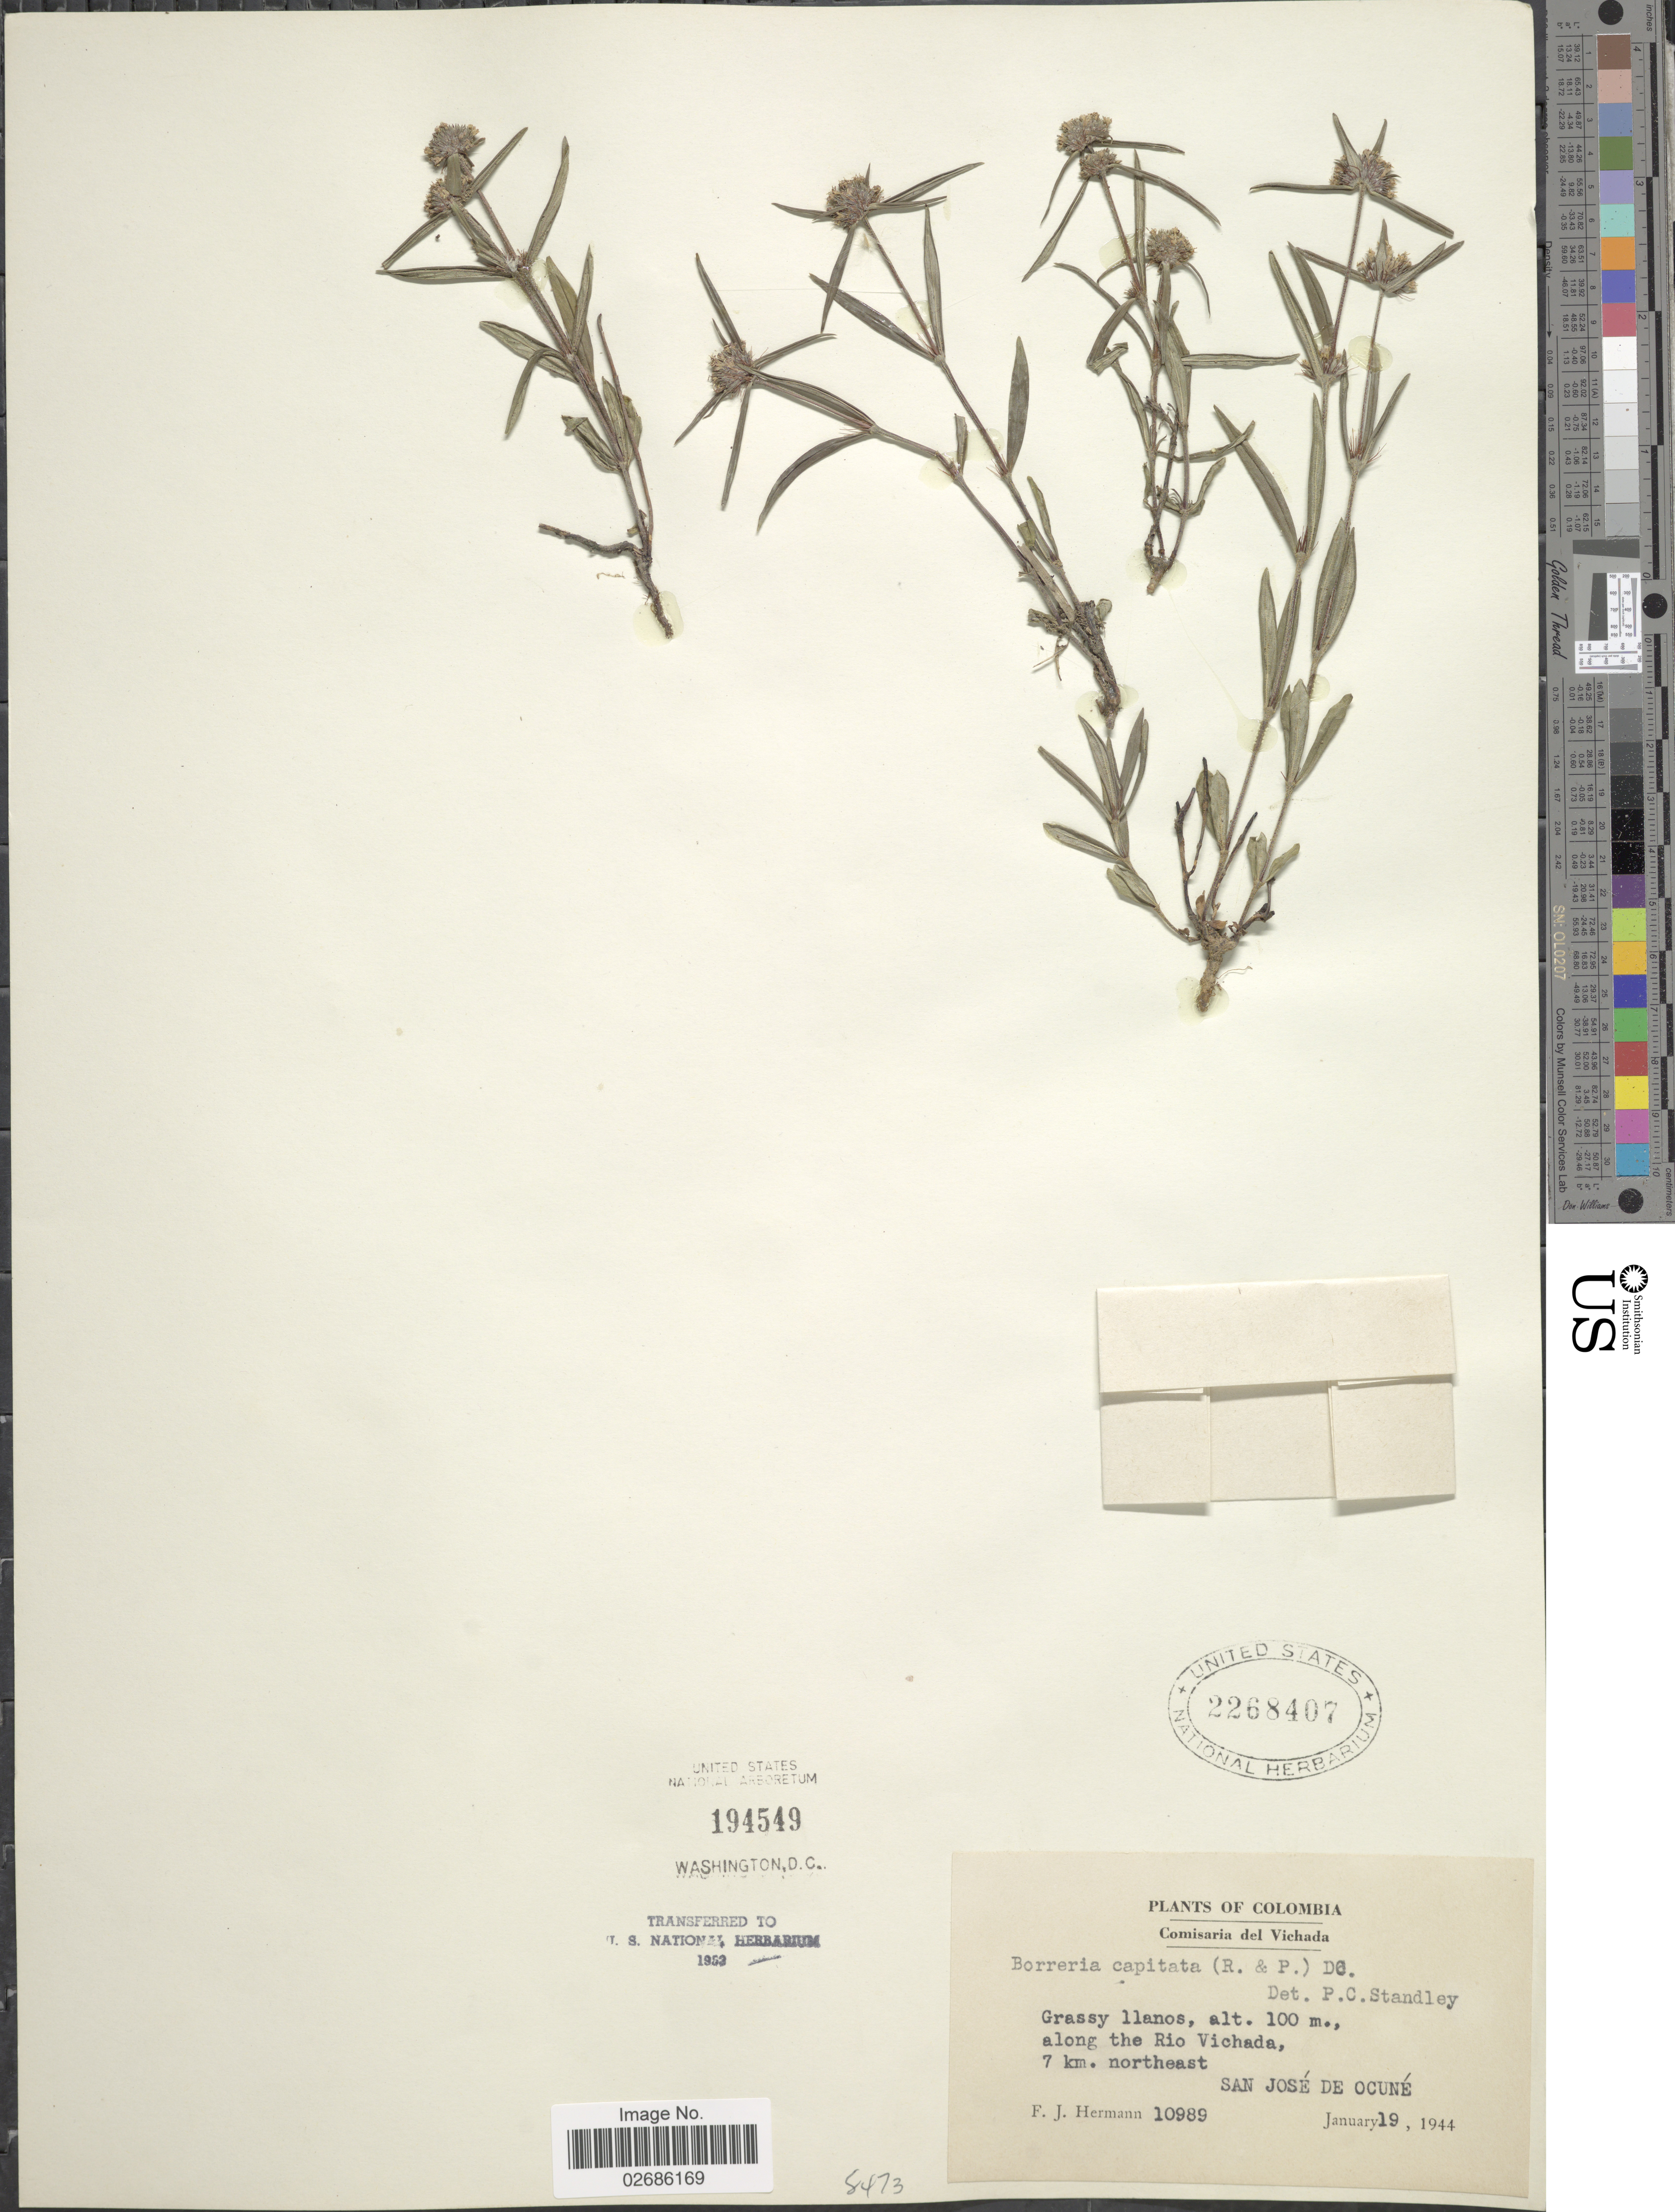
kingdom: Plantae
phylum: Tracheophyta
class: Magnoliopsida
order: Gentianales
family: Rubiaceae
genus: Borreria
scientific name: Borreria capitata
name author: (Ruiz & Pav.) DC.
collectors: F. J. Hermann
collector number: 10989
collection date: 1944-01-19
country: Colombia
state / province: Vichada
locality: Comisaria del Vichada. Grassy llanos, along the Rio Vichada, 7 km. northeast San José de Ocuné.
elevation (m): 100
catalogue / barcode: US 2268407